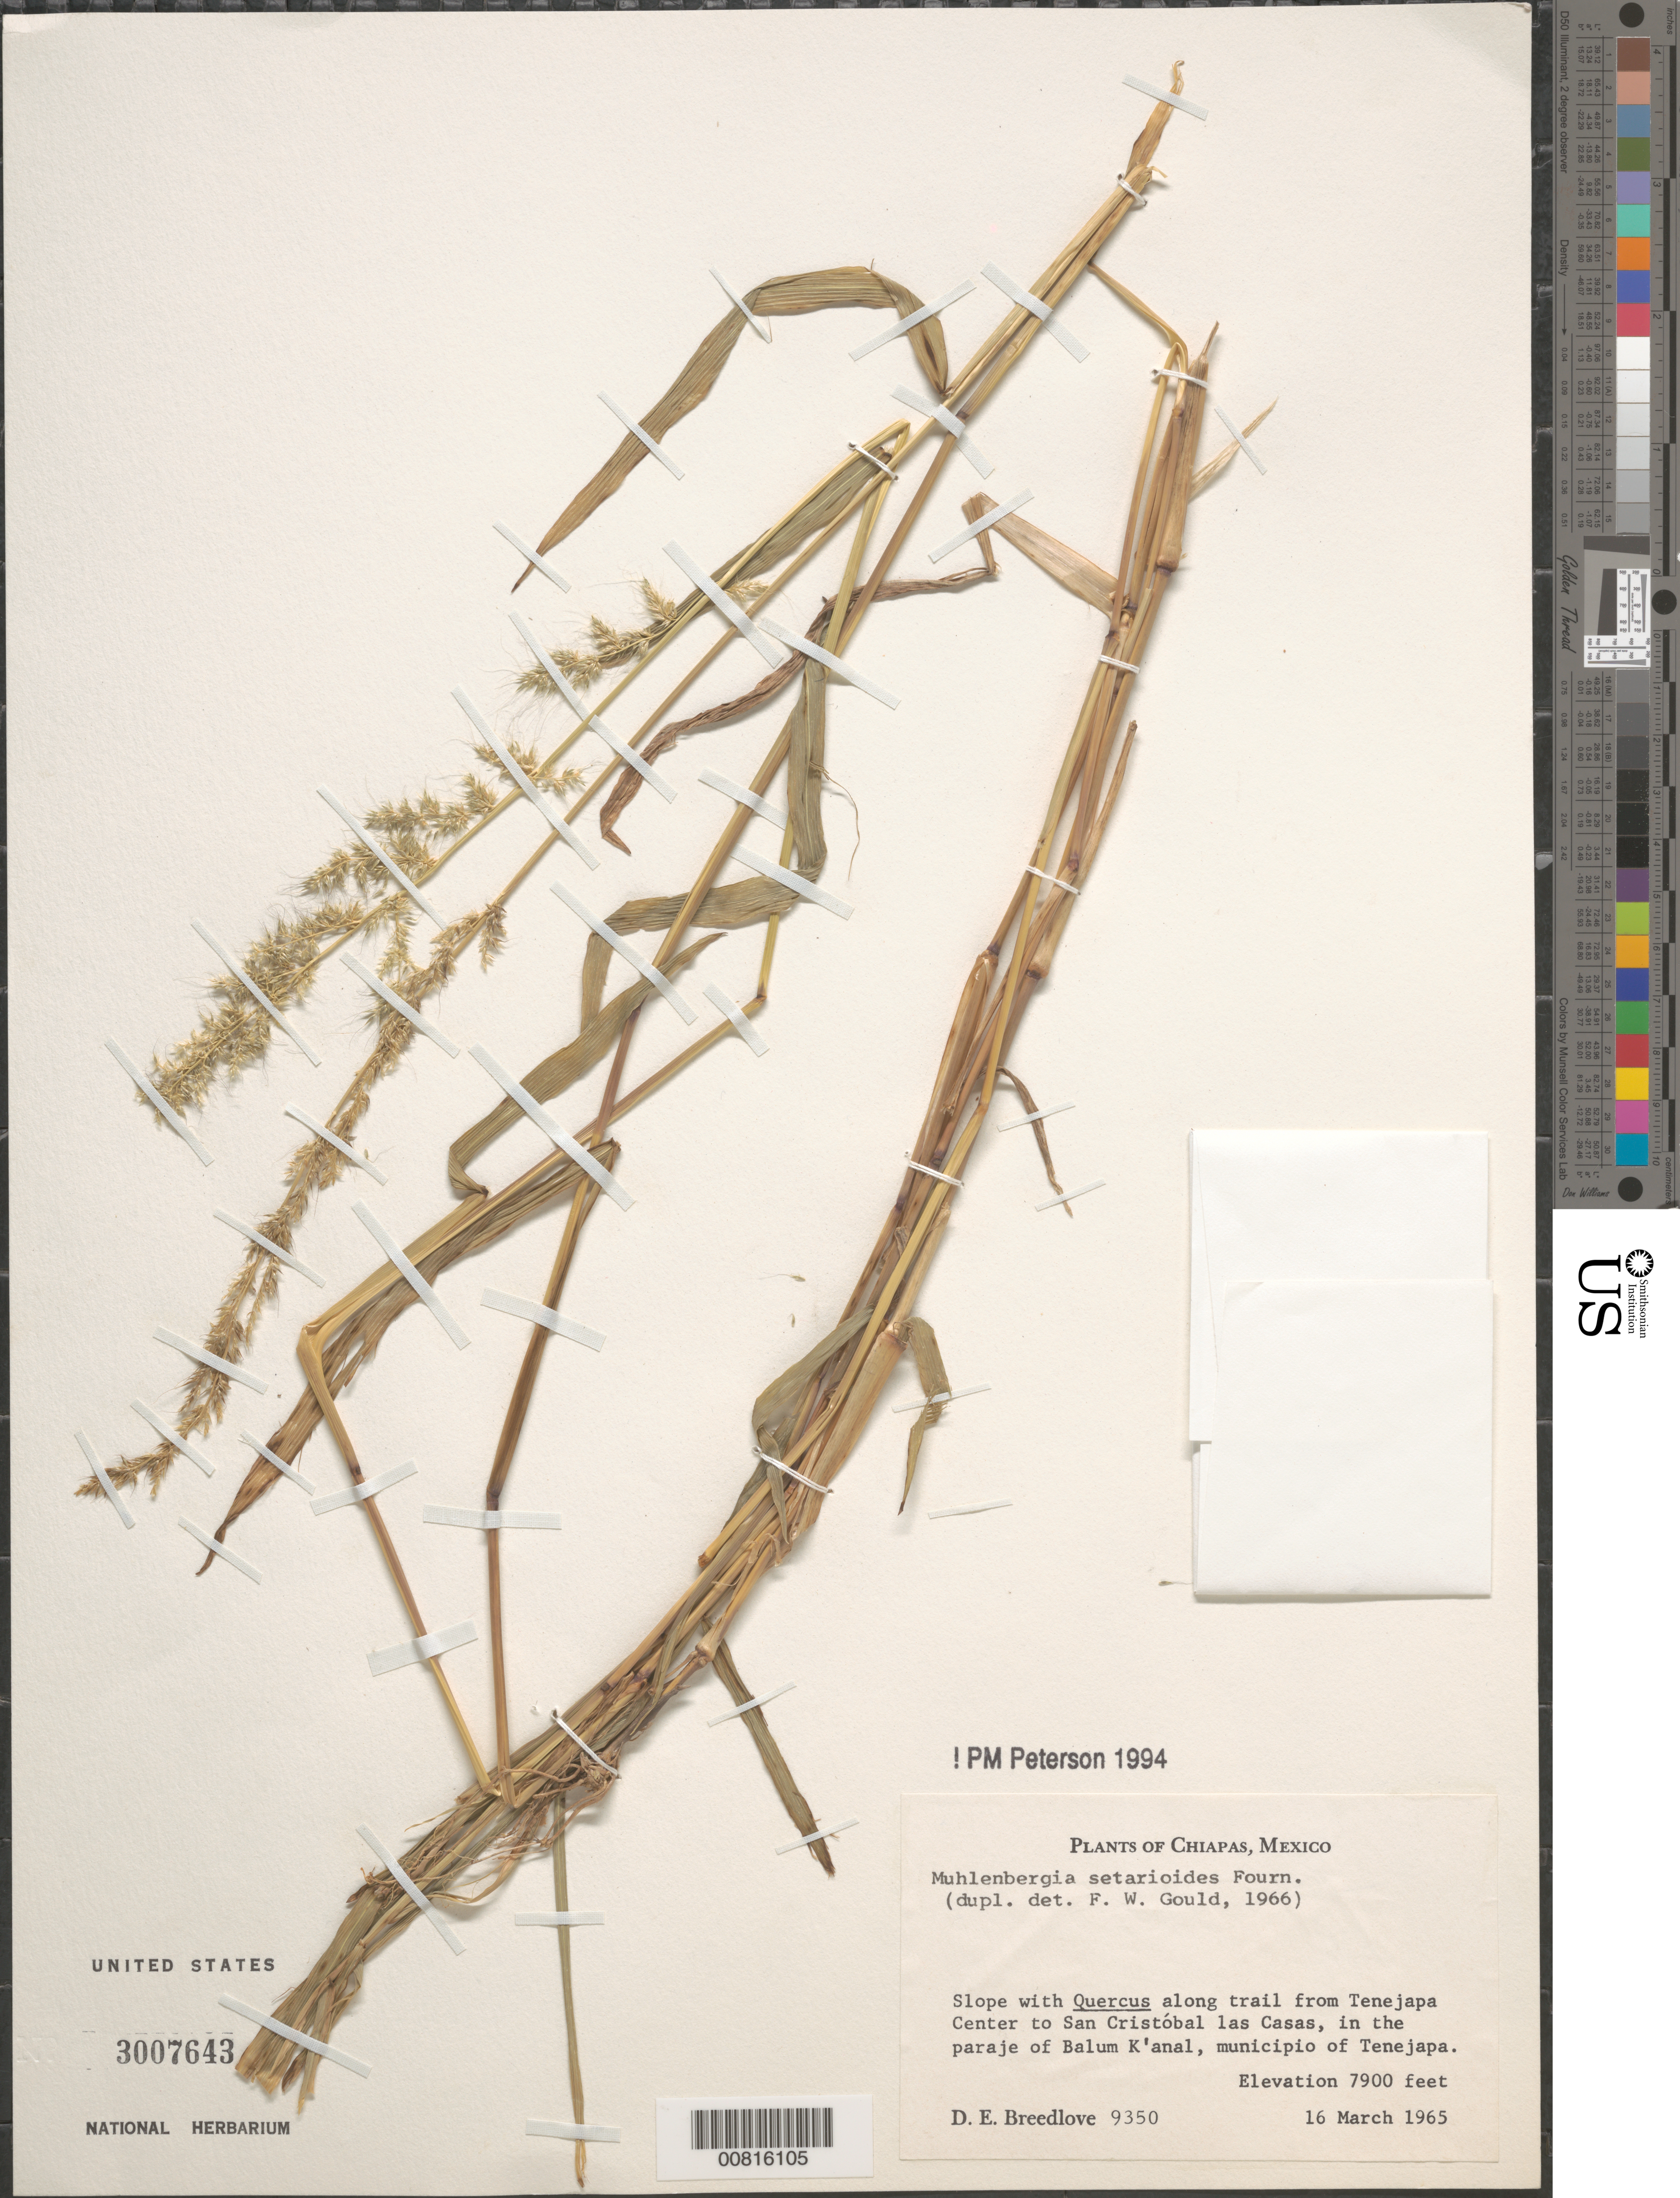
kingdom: Plantae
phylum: Tracheophyta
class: Liliopsida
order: Poales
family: Poaceae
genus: Muhlenbergia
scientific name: Muhlenbergia setarioides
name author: E. Fourn.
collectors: D. E. Breedlove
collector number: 9350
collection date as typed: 16 Mar 1965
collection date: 1965-03-16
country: Mexico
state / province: Chiapas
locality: Trail from Tenajapa Center to San Cristobal de las Casas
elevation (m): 2408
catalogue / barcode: US 3007643